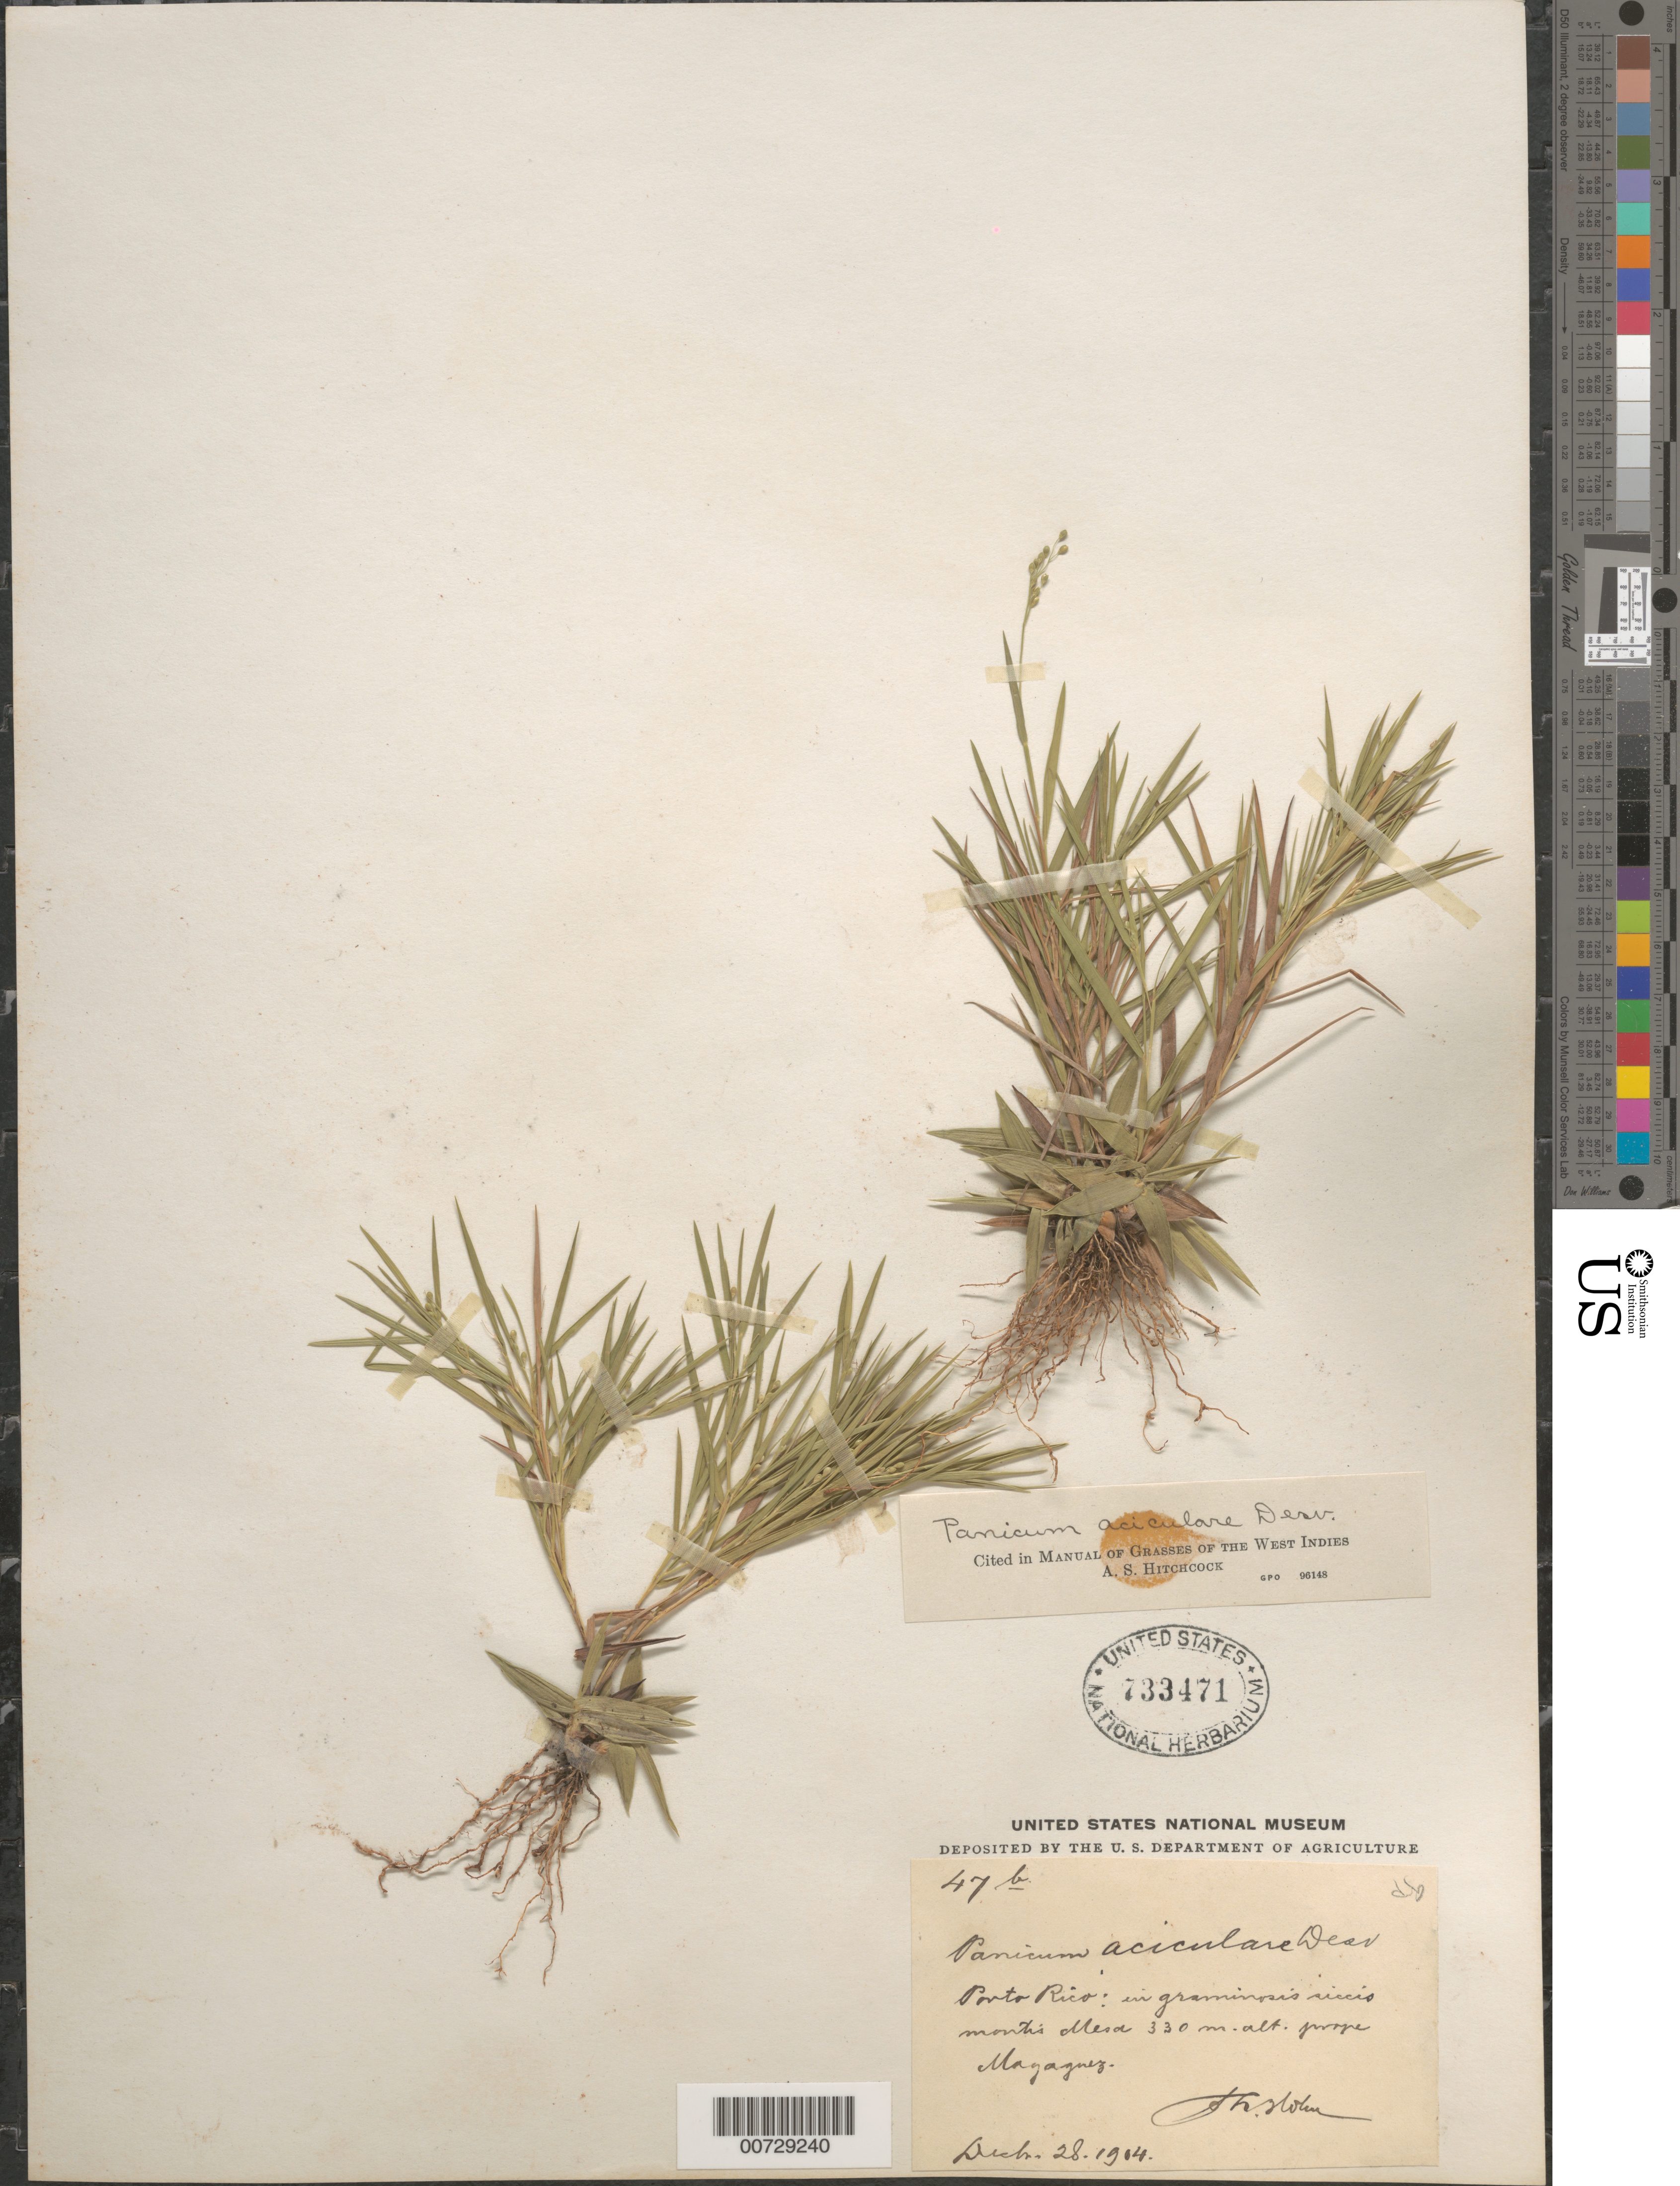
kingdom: Plantae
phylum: Tracheophyta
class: Liliopsida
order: Poales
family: Poaceae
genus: Dichanthelium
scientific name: Dichanthelium aciculare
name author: (Desv. ex Poir.) Gould & C.A. Clark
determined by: Hitchcock, Albert S.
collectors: H. T. Holm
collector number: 47b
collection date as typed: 28 Dec 1914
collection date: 1914-12-28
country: Puerto Rico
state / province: Mayagüez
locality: Montis Mesa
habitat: In graminosis siccis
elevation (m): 330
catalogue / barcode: US 733471